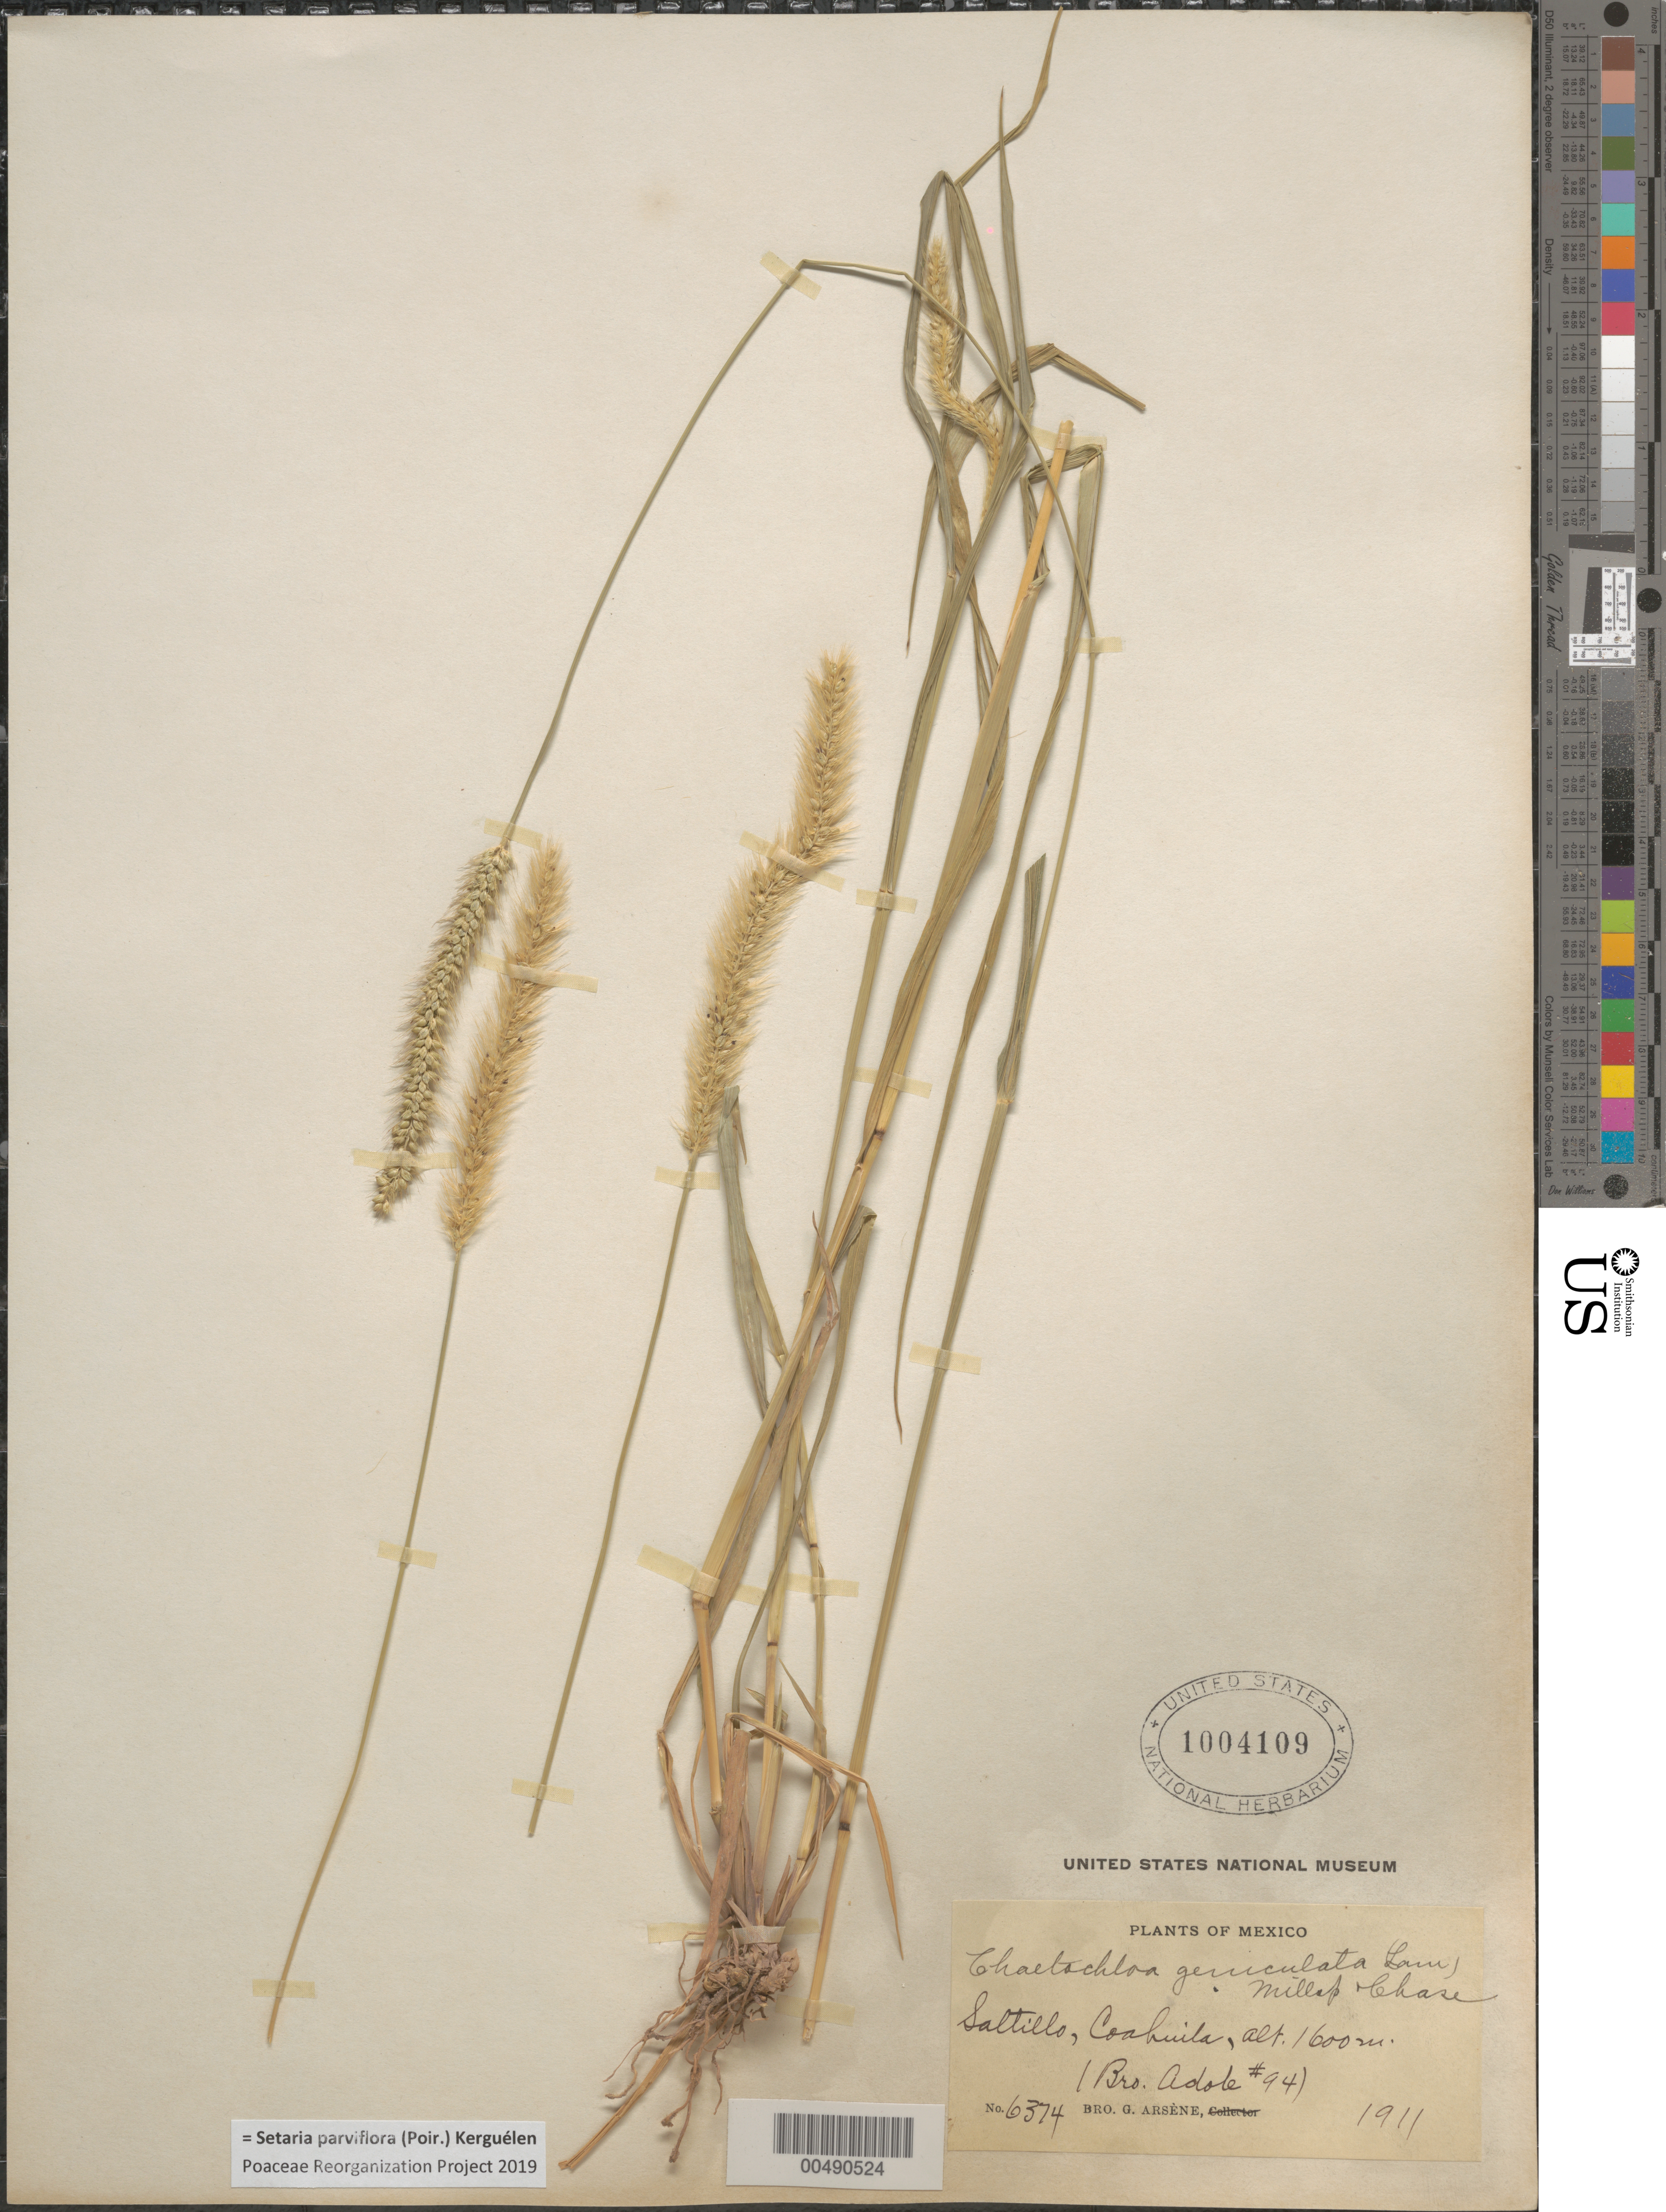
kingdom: Plantae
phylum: Tracheophyta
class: Liliopsida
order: Poales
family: Poaceae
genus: Setaria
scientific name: Setaria parviflora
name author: (Poir.) Kerguélen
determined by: Poaceae Reorganization Project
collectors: Bro. G. Arsène & Bro. Adole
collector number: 6374/94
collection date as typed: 1911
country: Mexico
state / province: Coahuila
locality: Saltillo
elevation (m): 1600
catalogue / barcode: US 1004109